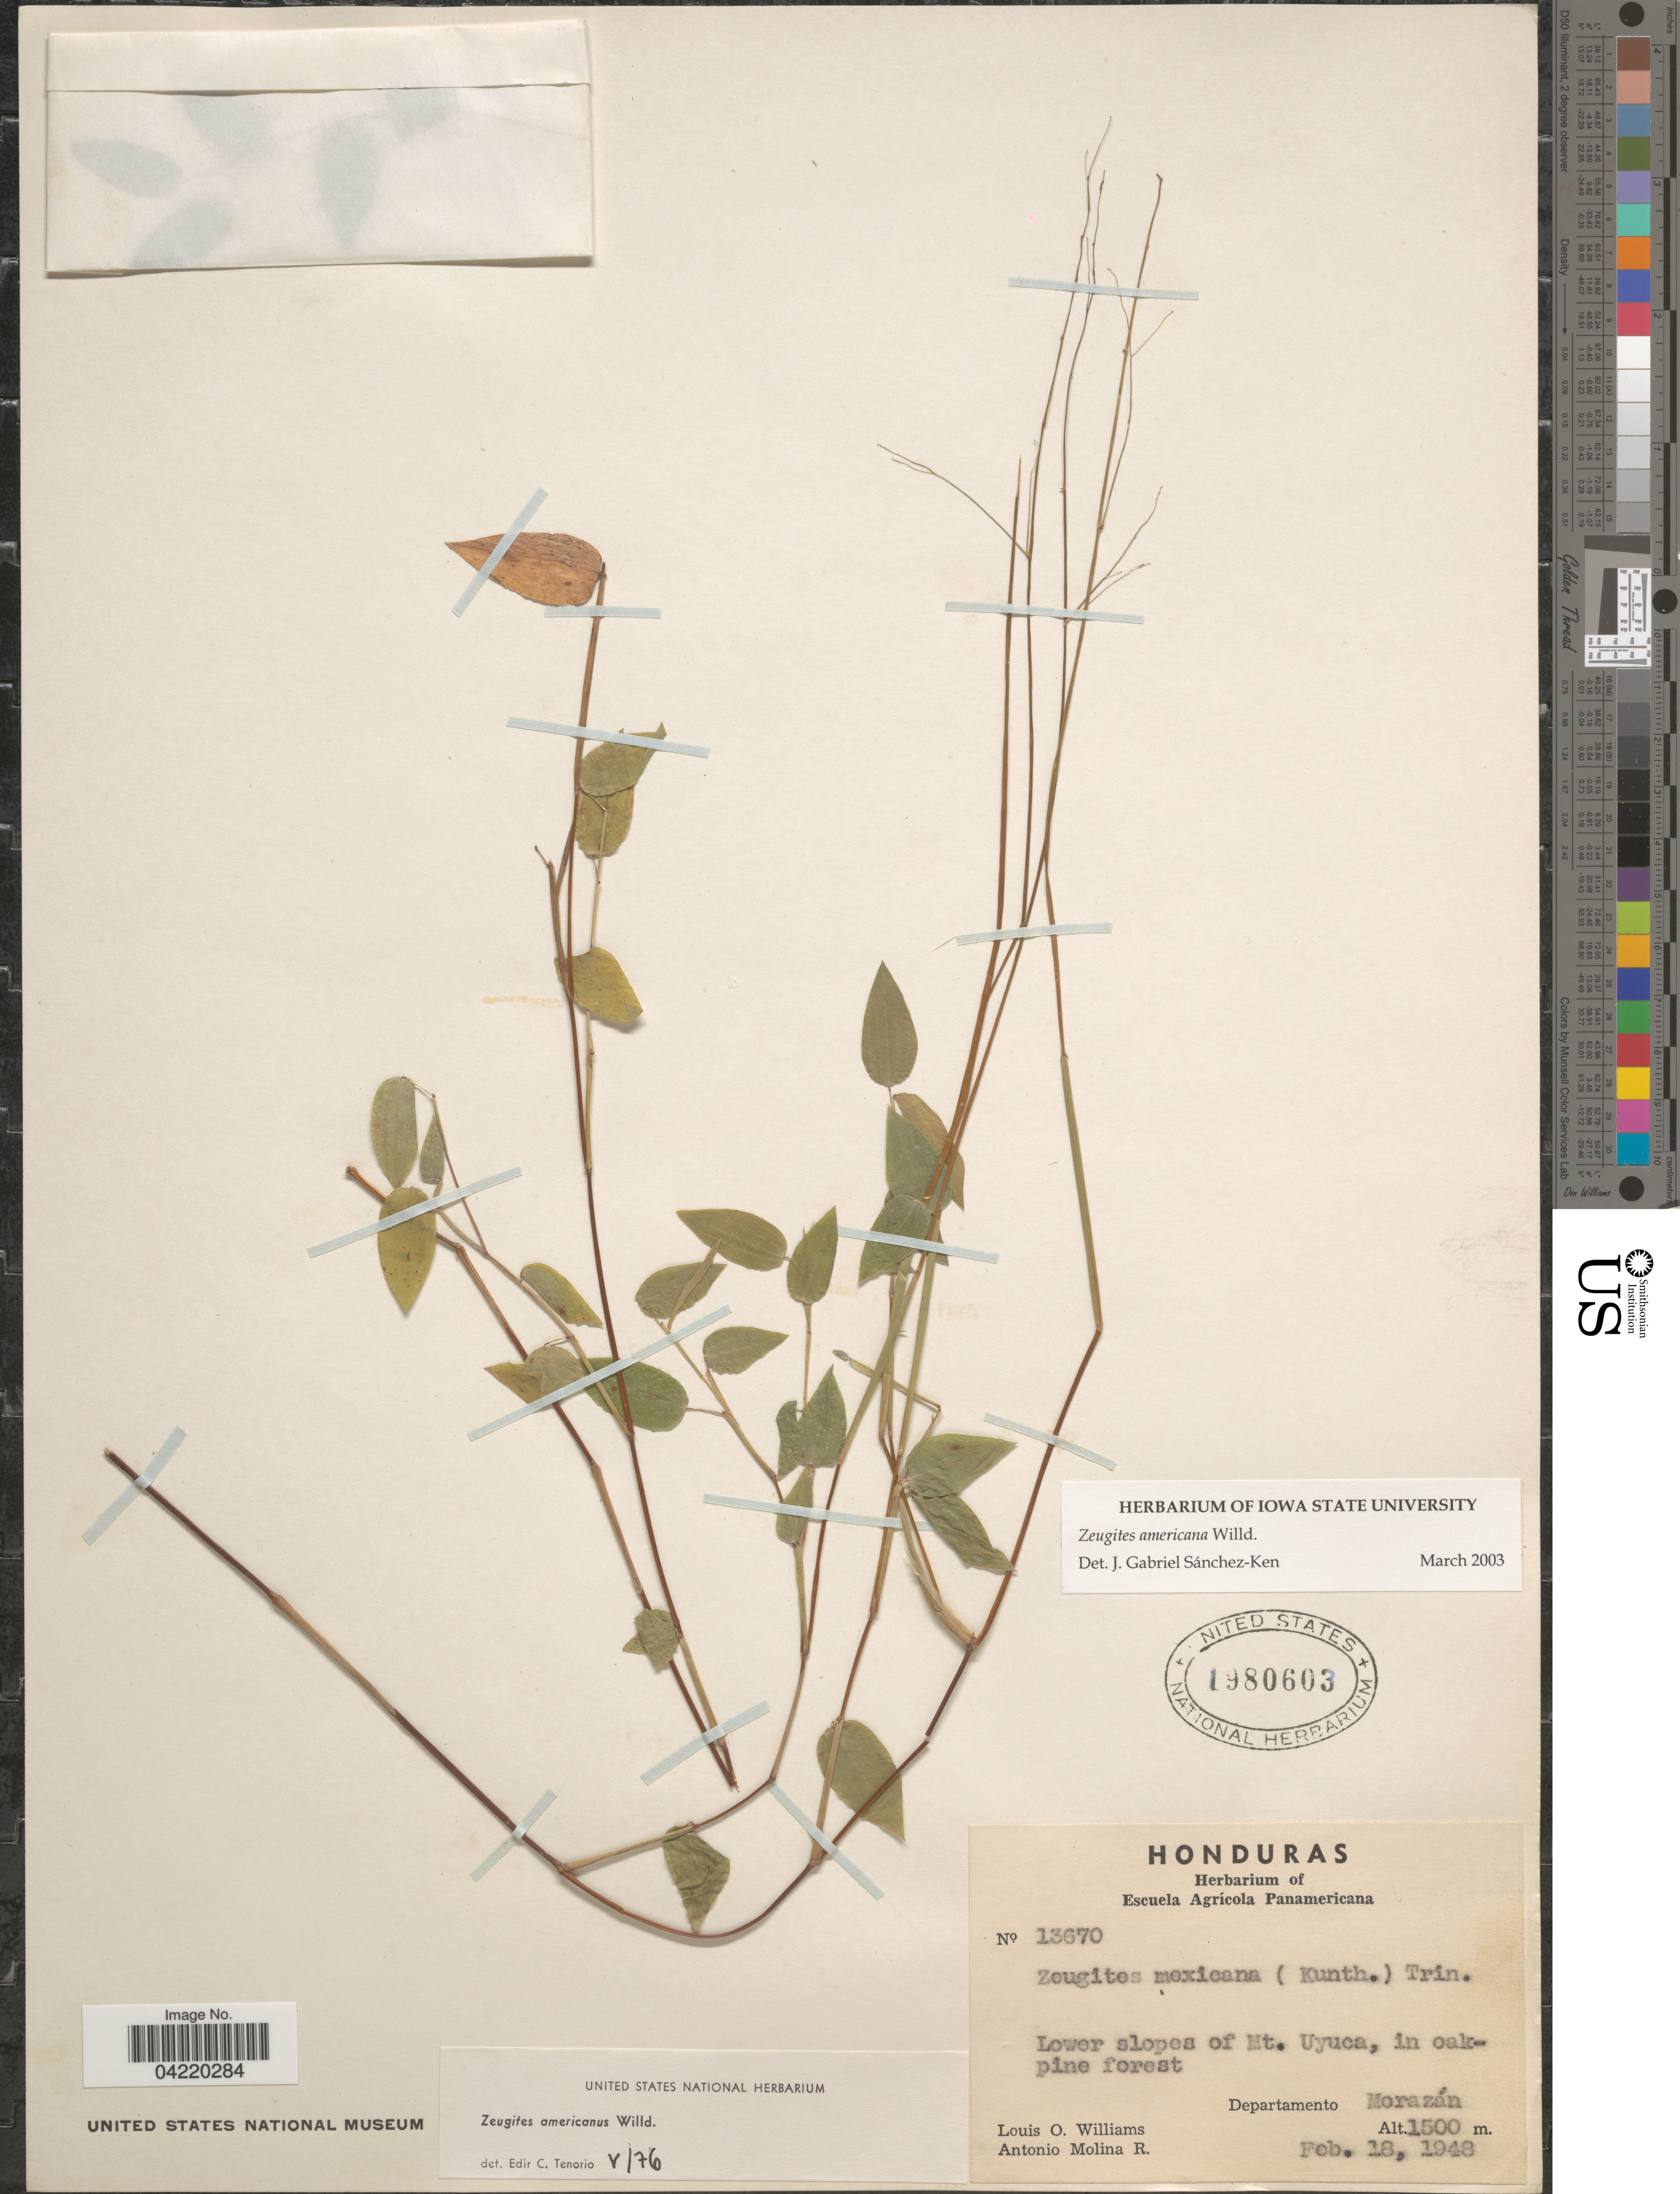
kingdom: Plantae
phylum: Tracheophyta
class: Liliopsida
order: Poales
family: Poaceae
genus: Zeugites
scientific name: Zeugites americanus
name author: Willd.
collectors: L. O. Williams & A. Molina R.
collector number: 13670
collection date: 1948-02-18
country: Honduras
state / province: Fco. Morazán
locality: Lower slopes of Mt. Uyuca, in oak-pine forest. Departamento Morazán.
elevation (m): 1500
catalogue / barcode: US 1980603